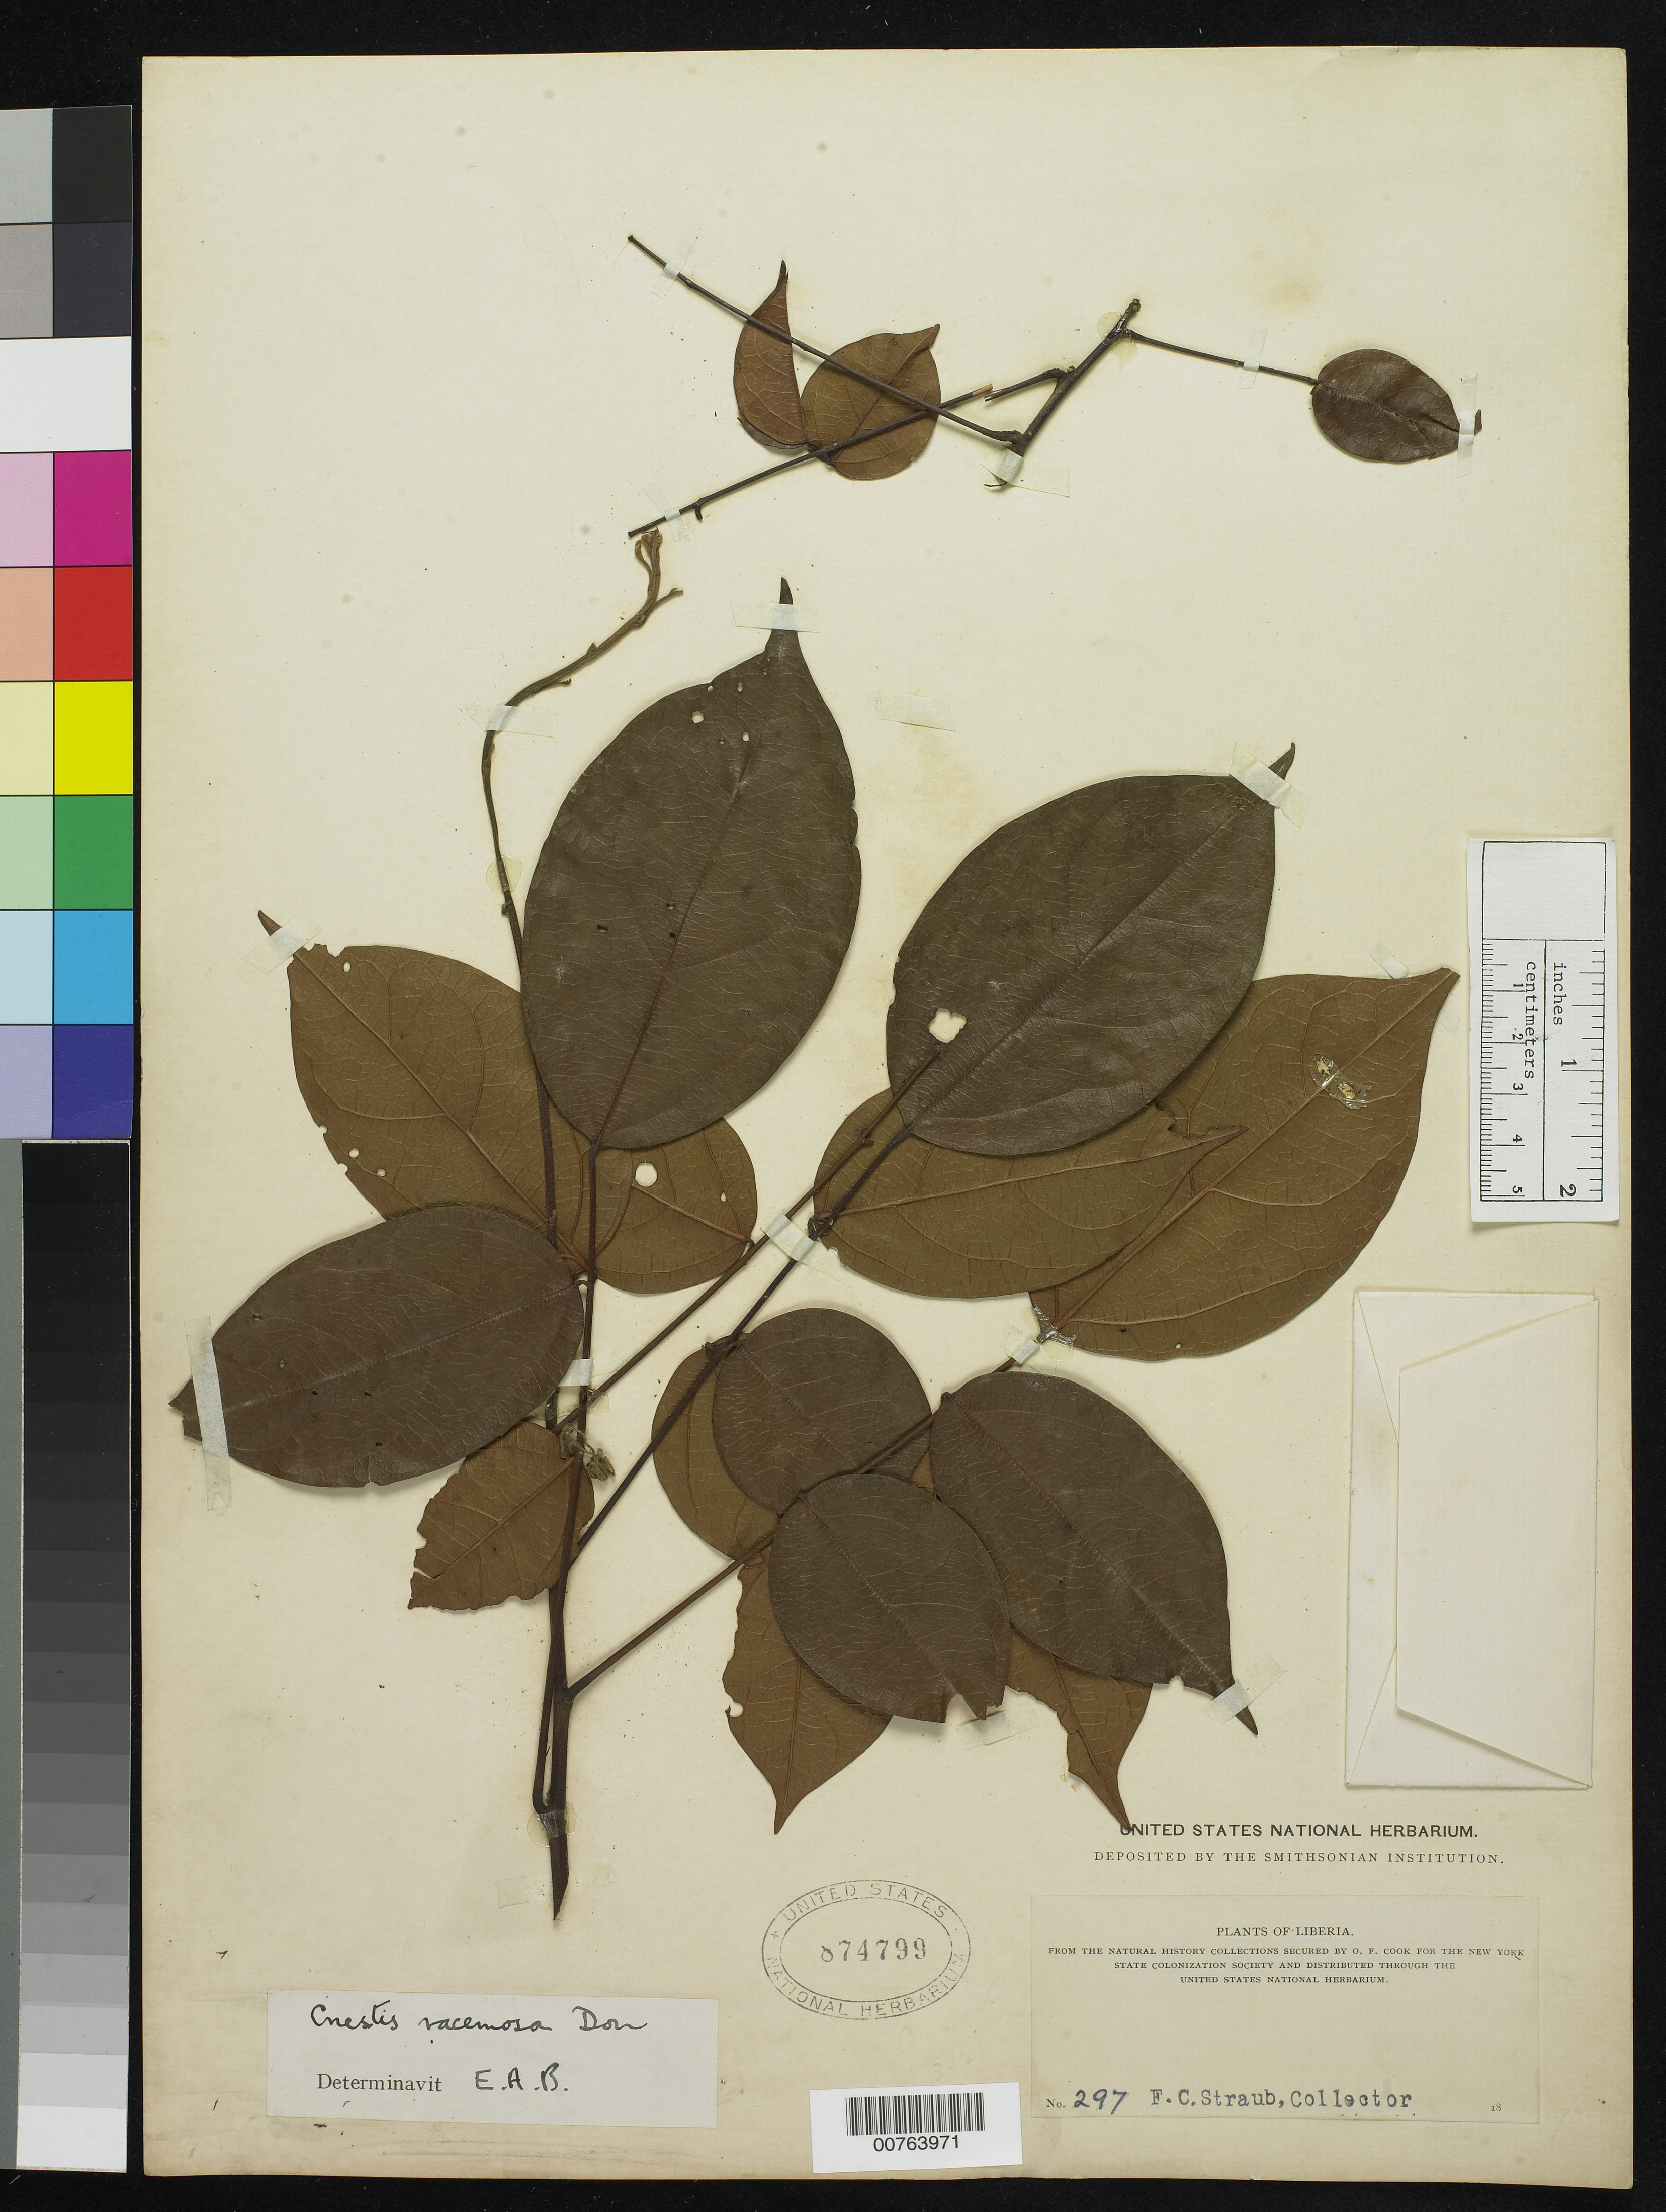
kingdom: Plantae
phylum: Tracheophyta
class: Magnoliopsida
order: Oxalidales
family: Connaraceae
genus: Cnestis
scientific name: Cnestis racemosa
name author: G. Don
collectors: F. Straub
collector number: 297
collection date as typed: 18--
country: Liberia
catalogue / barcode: US 874799